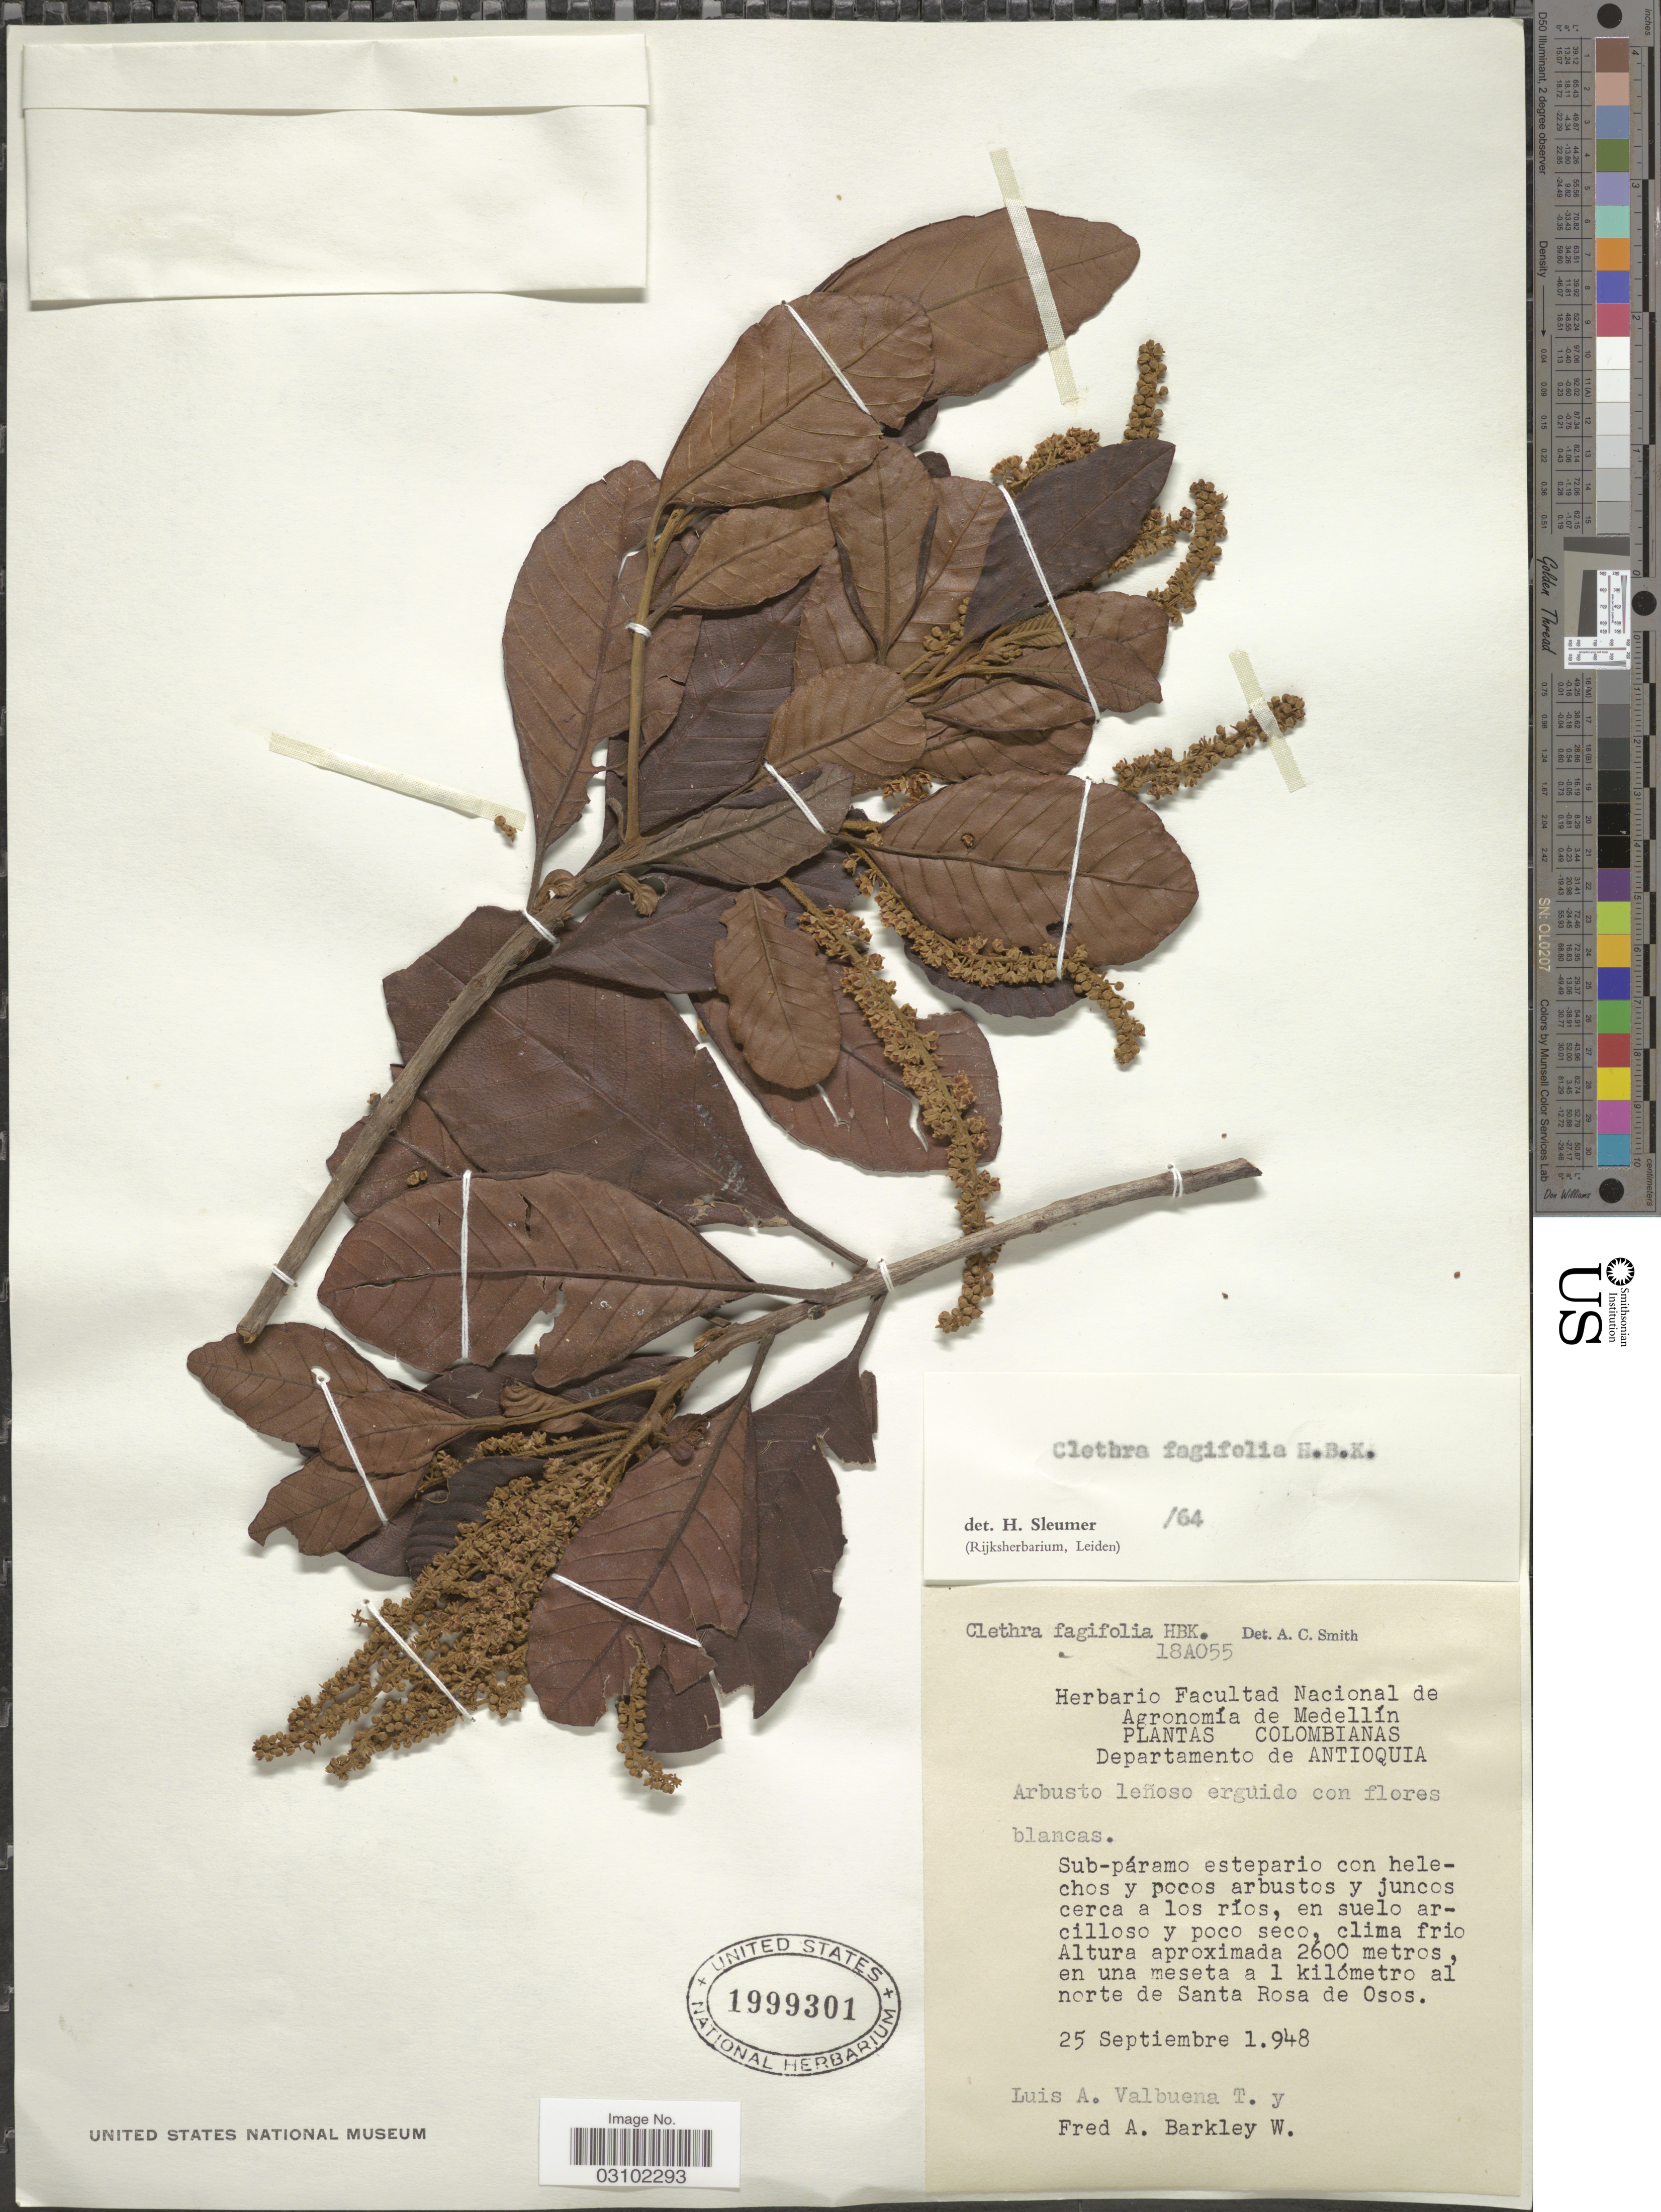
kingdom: Plantae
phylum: Tracheophyta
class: Magnoliopsida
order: Ericales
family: Clethraceae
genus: Clethra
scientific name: Clethra fagifolia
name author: Kunth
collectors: L. Valbuena T. & F. A. Barkley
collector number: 18A055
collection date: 1948-09-25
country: Colombia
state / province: Antioquia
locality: Departamento de Antioqui, en una meseta a 1 kilómetro al norte de Santa Rosa de Osos.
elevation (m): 2600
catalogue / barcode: US 1999301